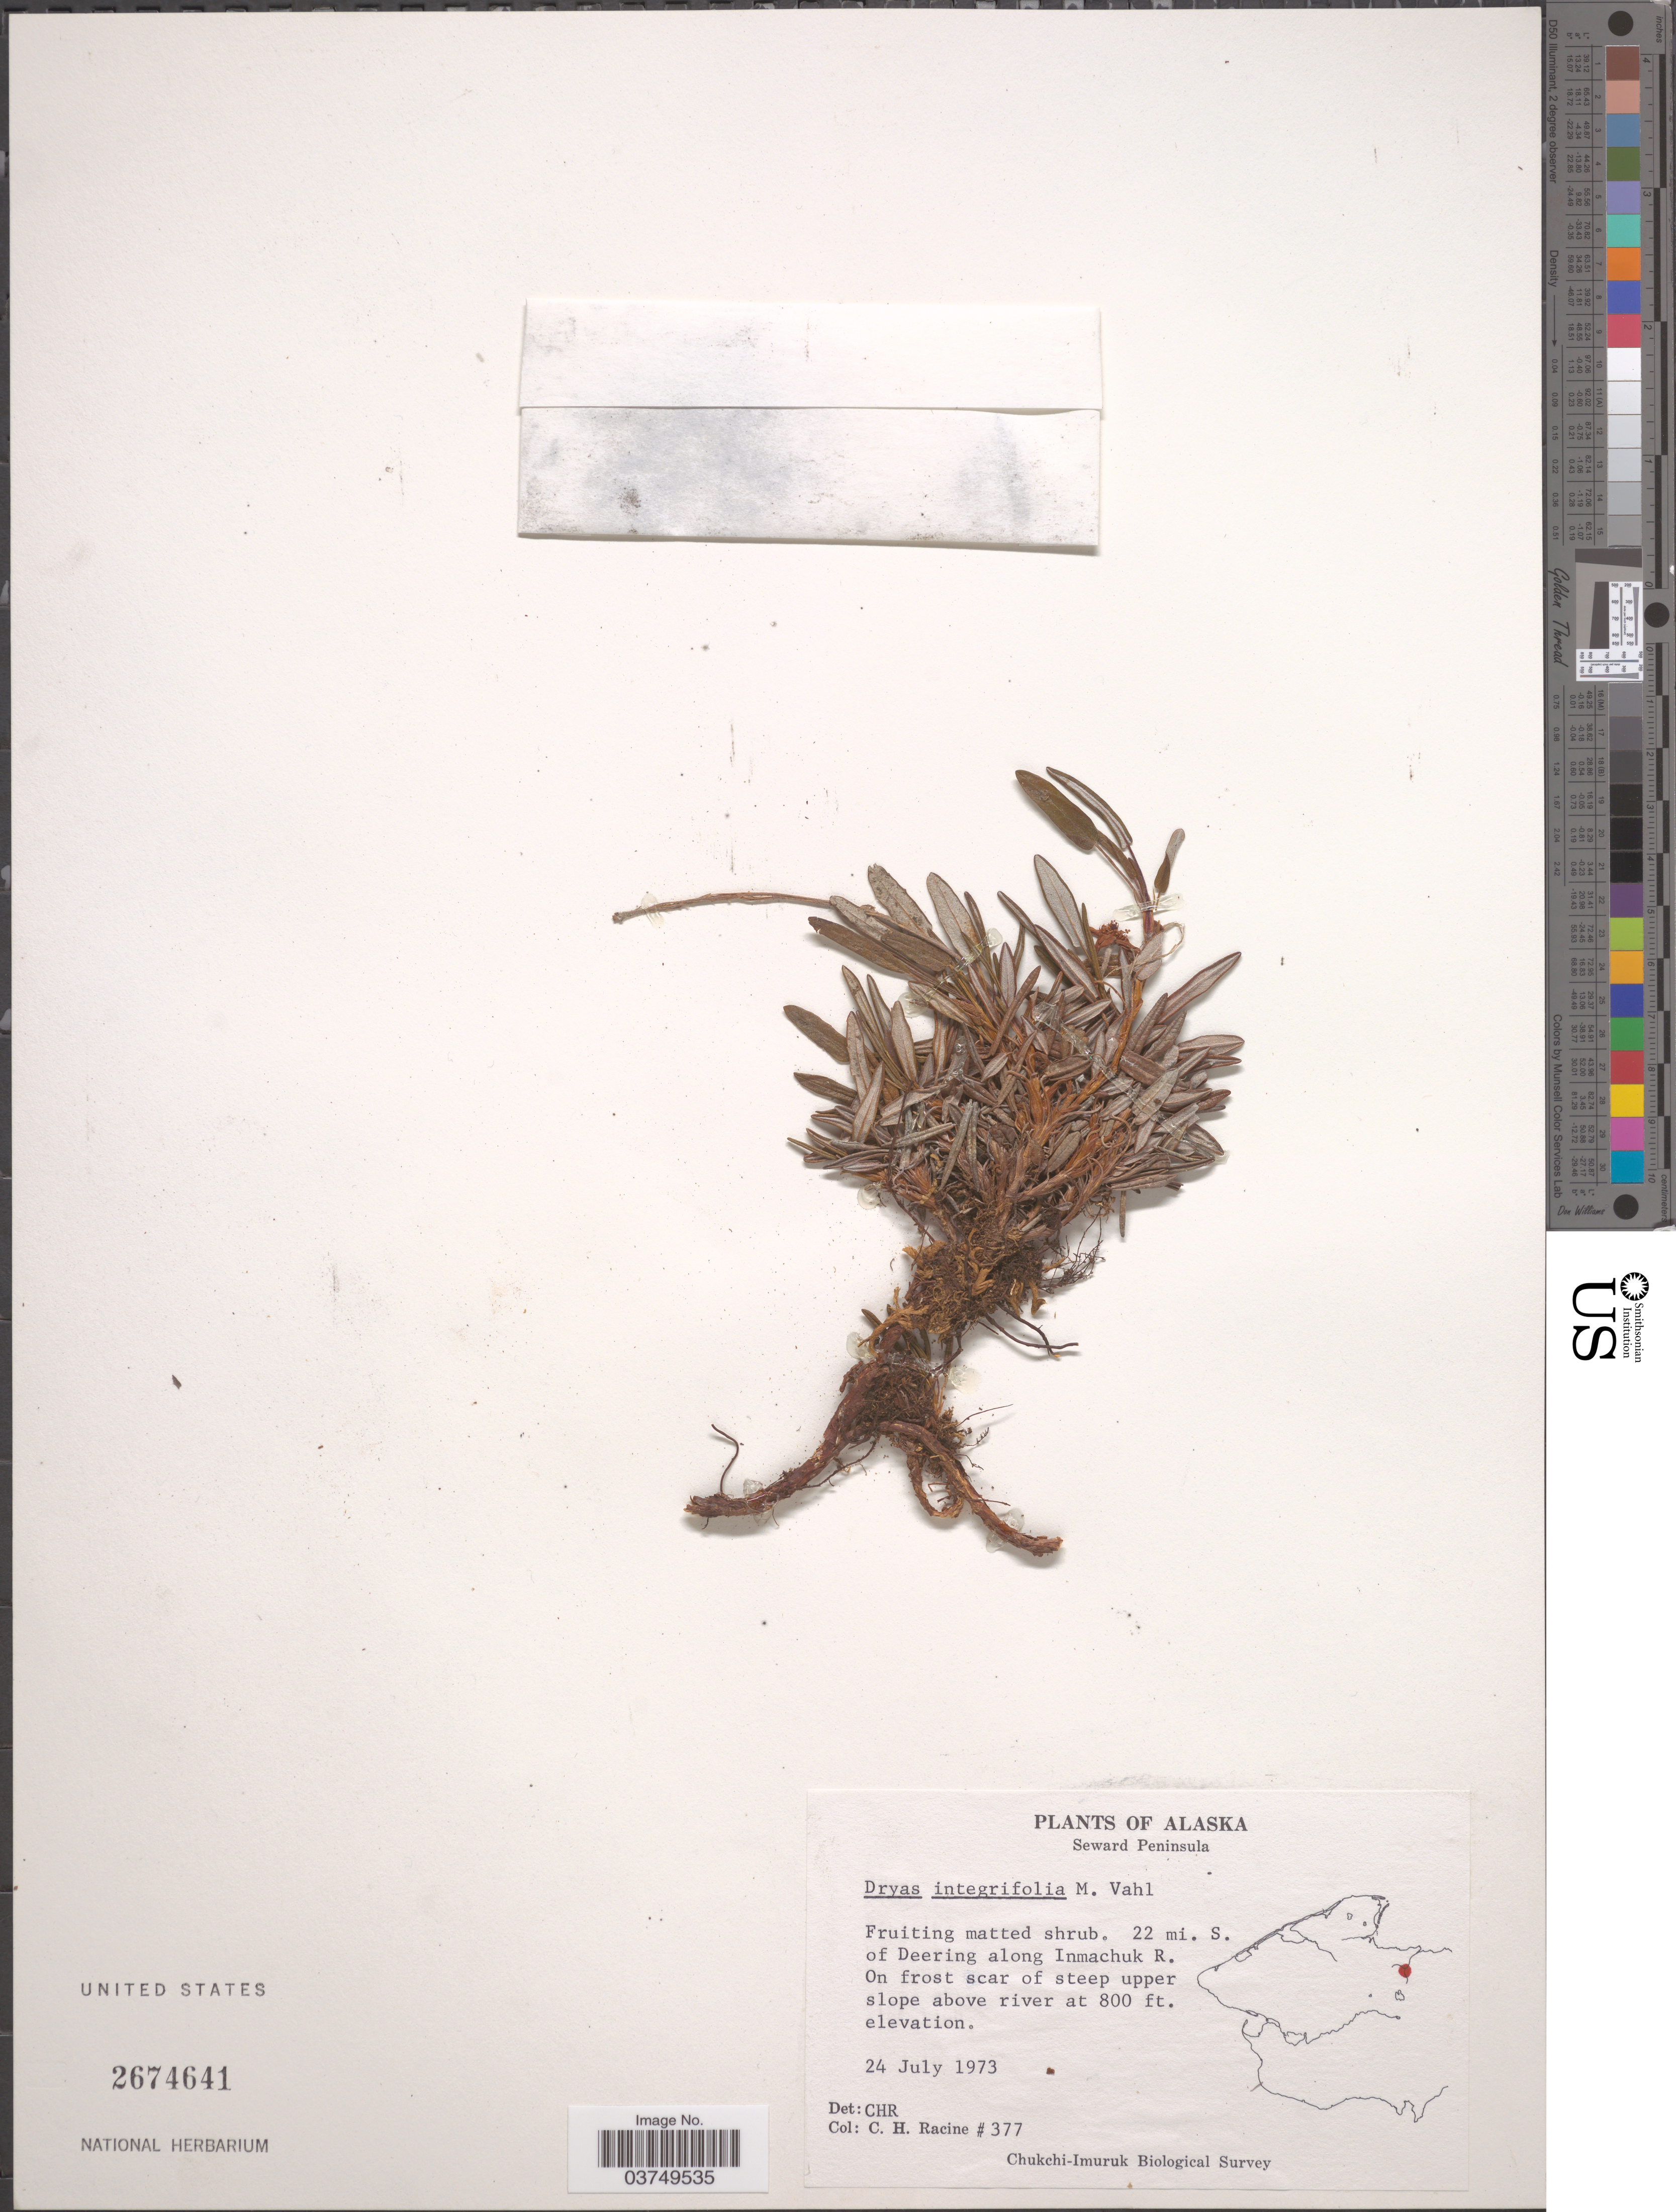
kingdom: Plantae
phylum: Tracheophyta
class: Magnoliopsida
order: Rosales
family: Rosaceae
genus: Dryas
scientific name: Dryas integrifolia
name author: Vahl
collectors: C. Racine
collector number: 377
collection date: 1973-07-24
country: United States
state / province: Alaska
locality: Seward Peninsula. 22 mi. S. of Deering along Inmachuk R. On frost scar of steep upper slope above river.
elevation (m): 244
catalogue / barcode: US 2674641